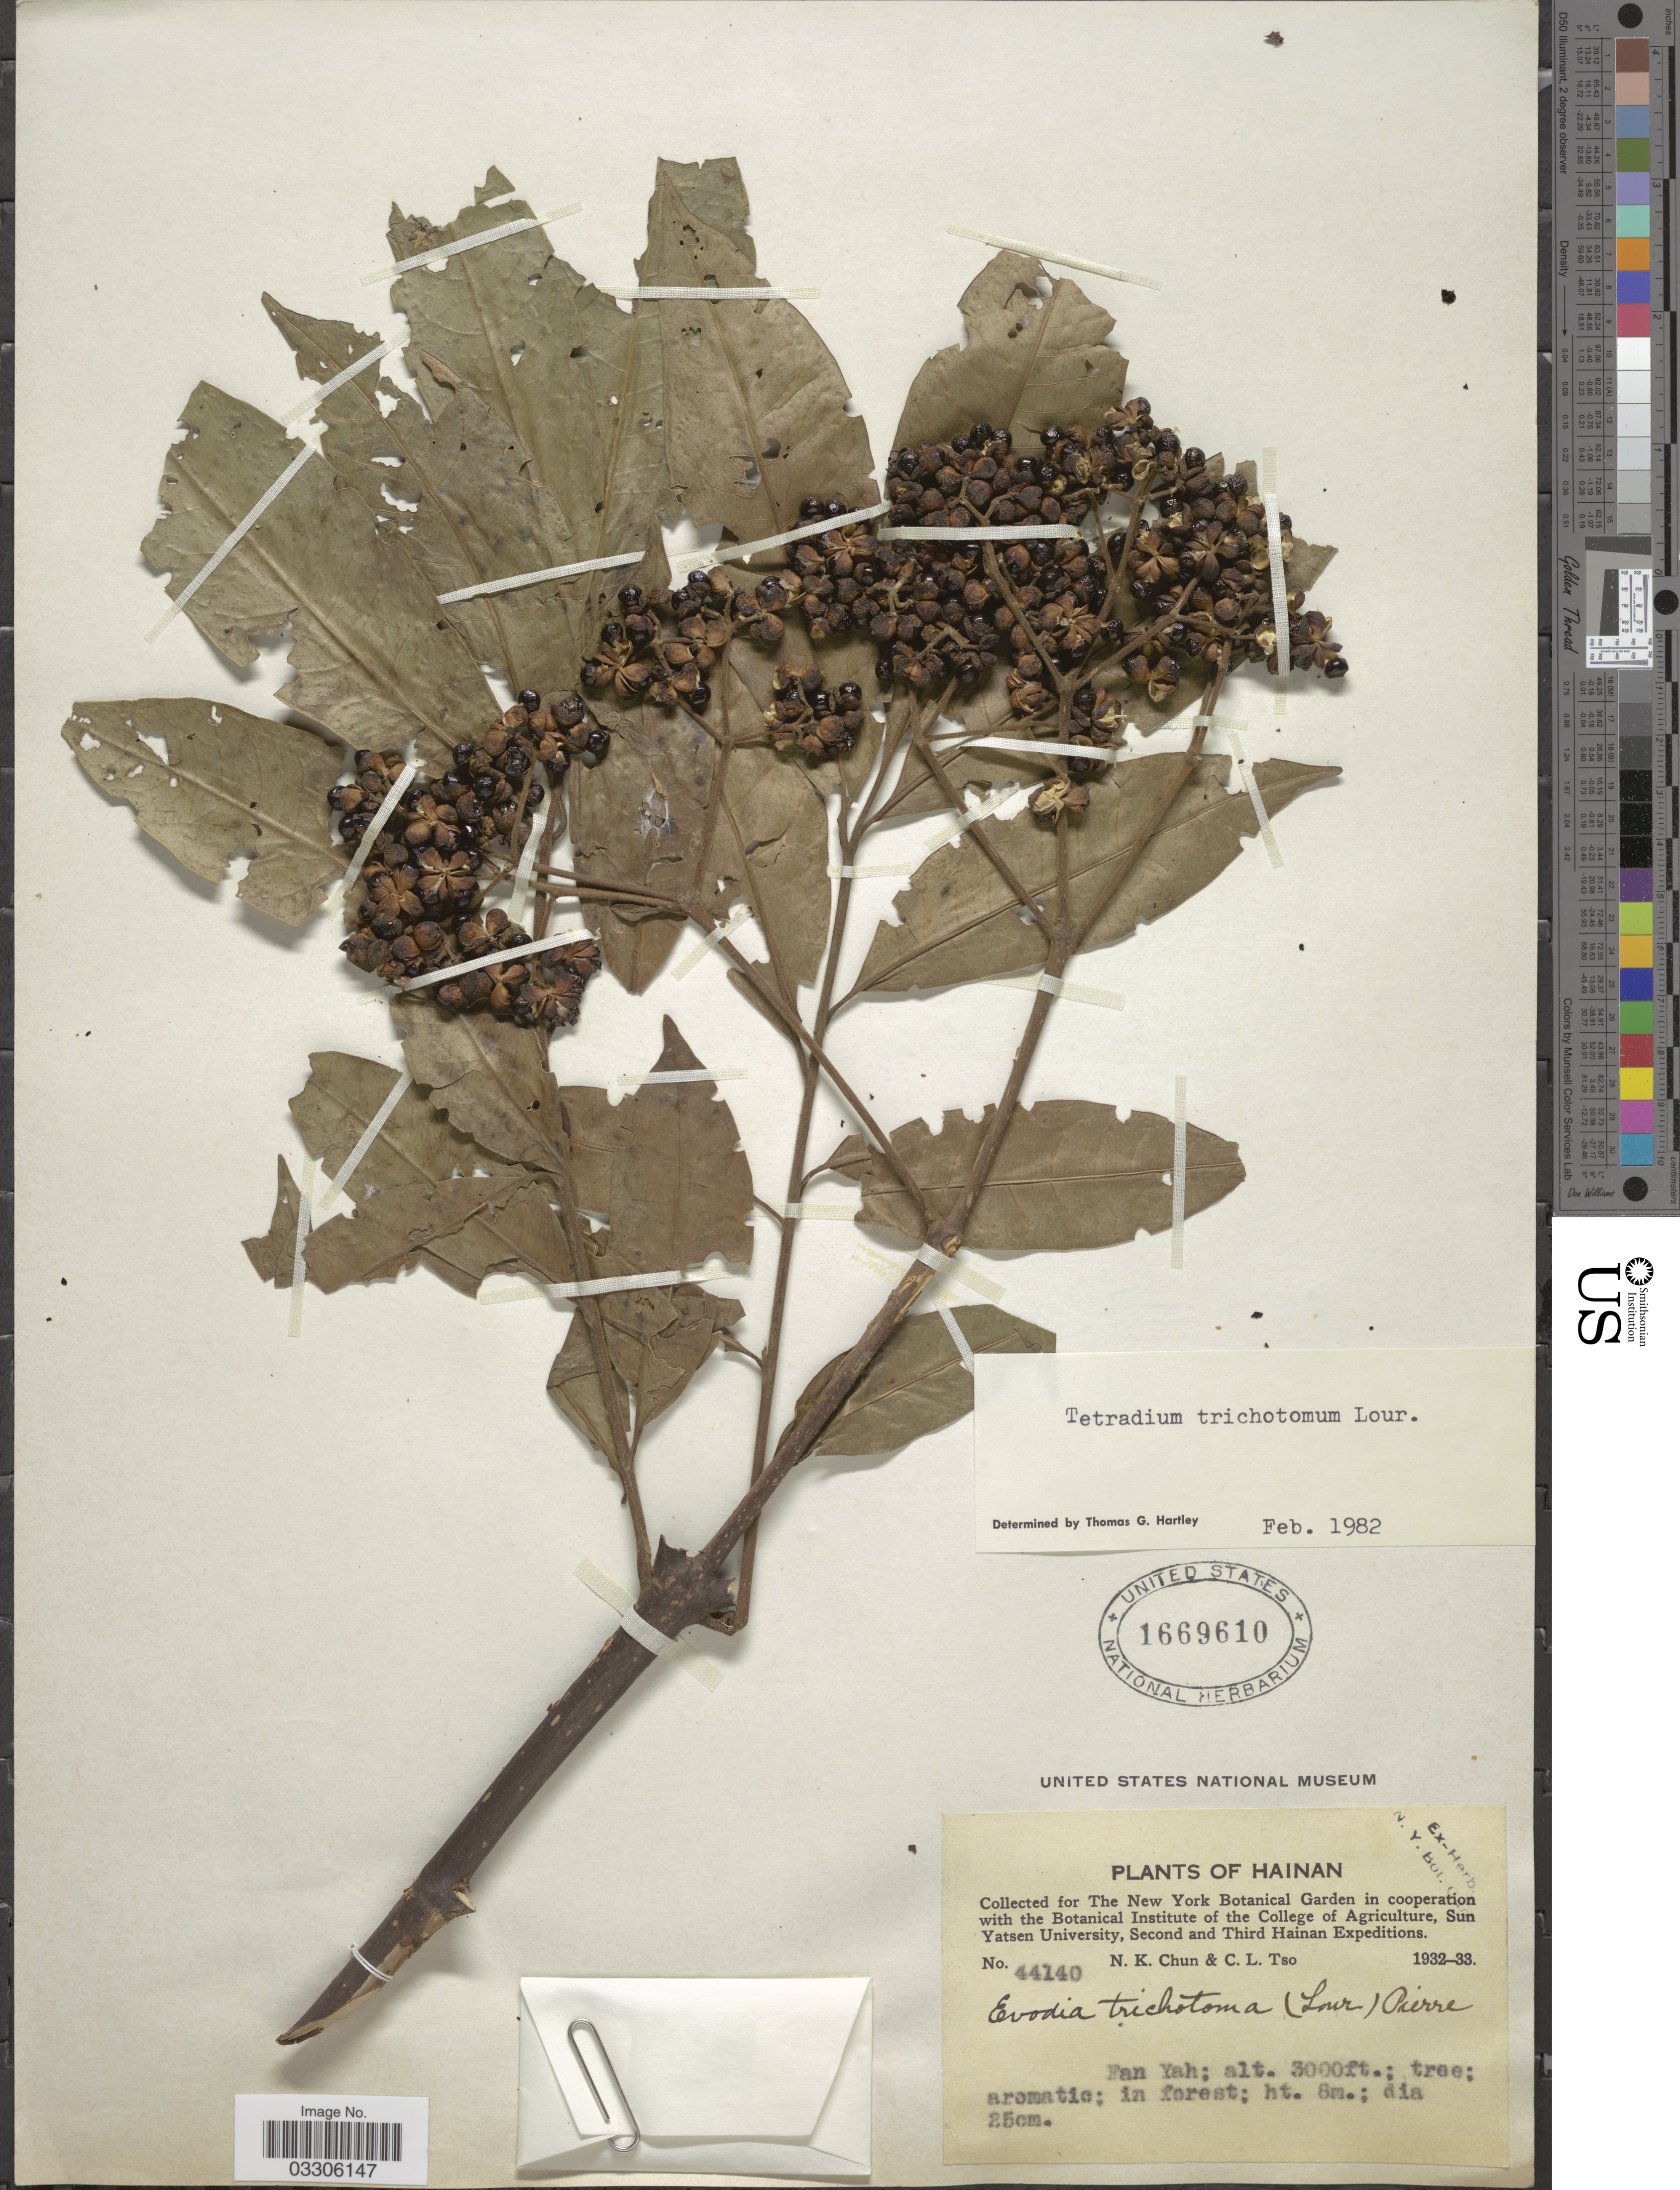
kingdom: Plantae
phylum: Tracheophyta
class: Magnoliopsida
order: Sapindales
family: Rutaceae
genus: Tetradium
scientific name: Tetradium trichotomum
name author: Lour.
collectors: N. K. Chun & C. Tso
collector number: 44140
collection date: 1932/1933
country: China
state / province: Hainan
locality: Fan Yah.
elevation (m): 914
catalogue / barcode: US 1669610